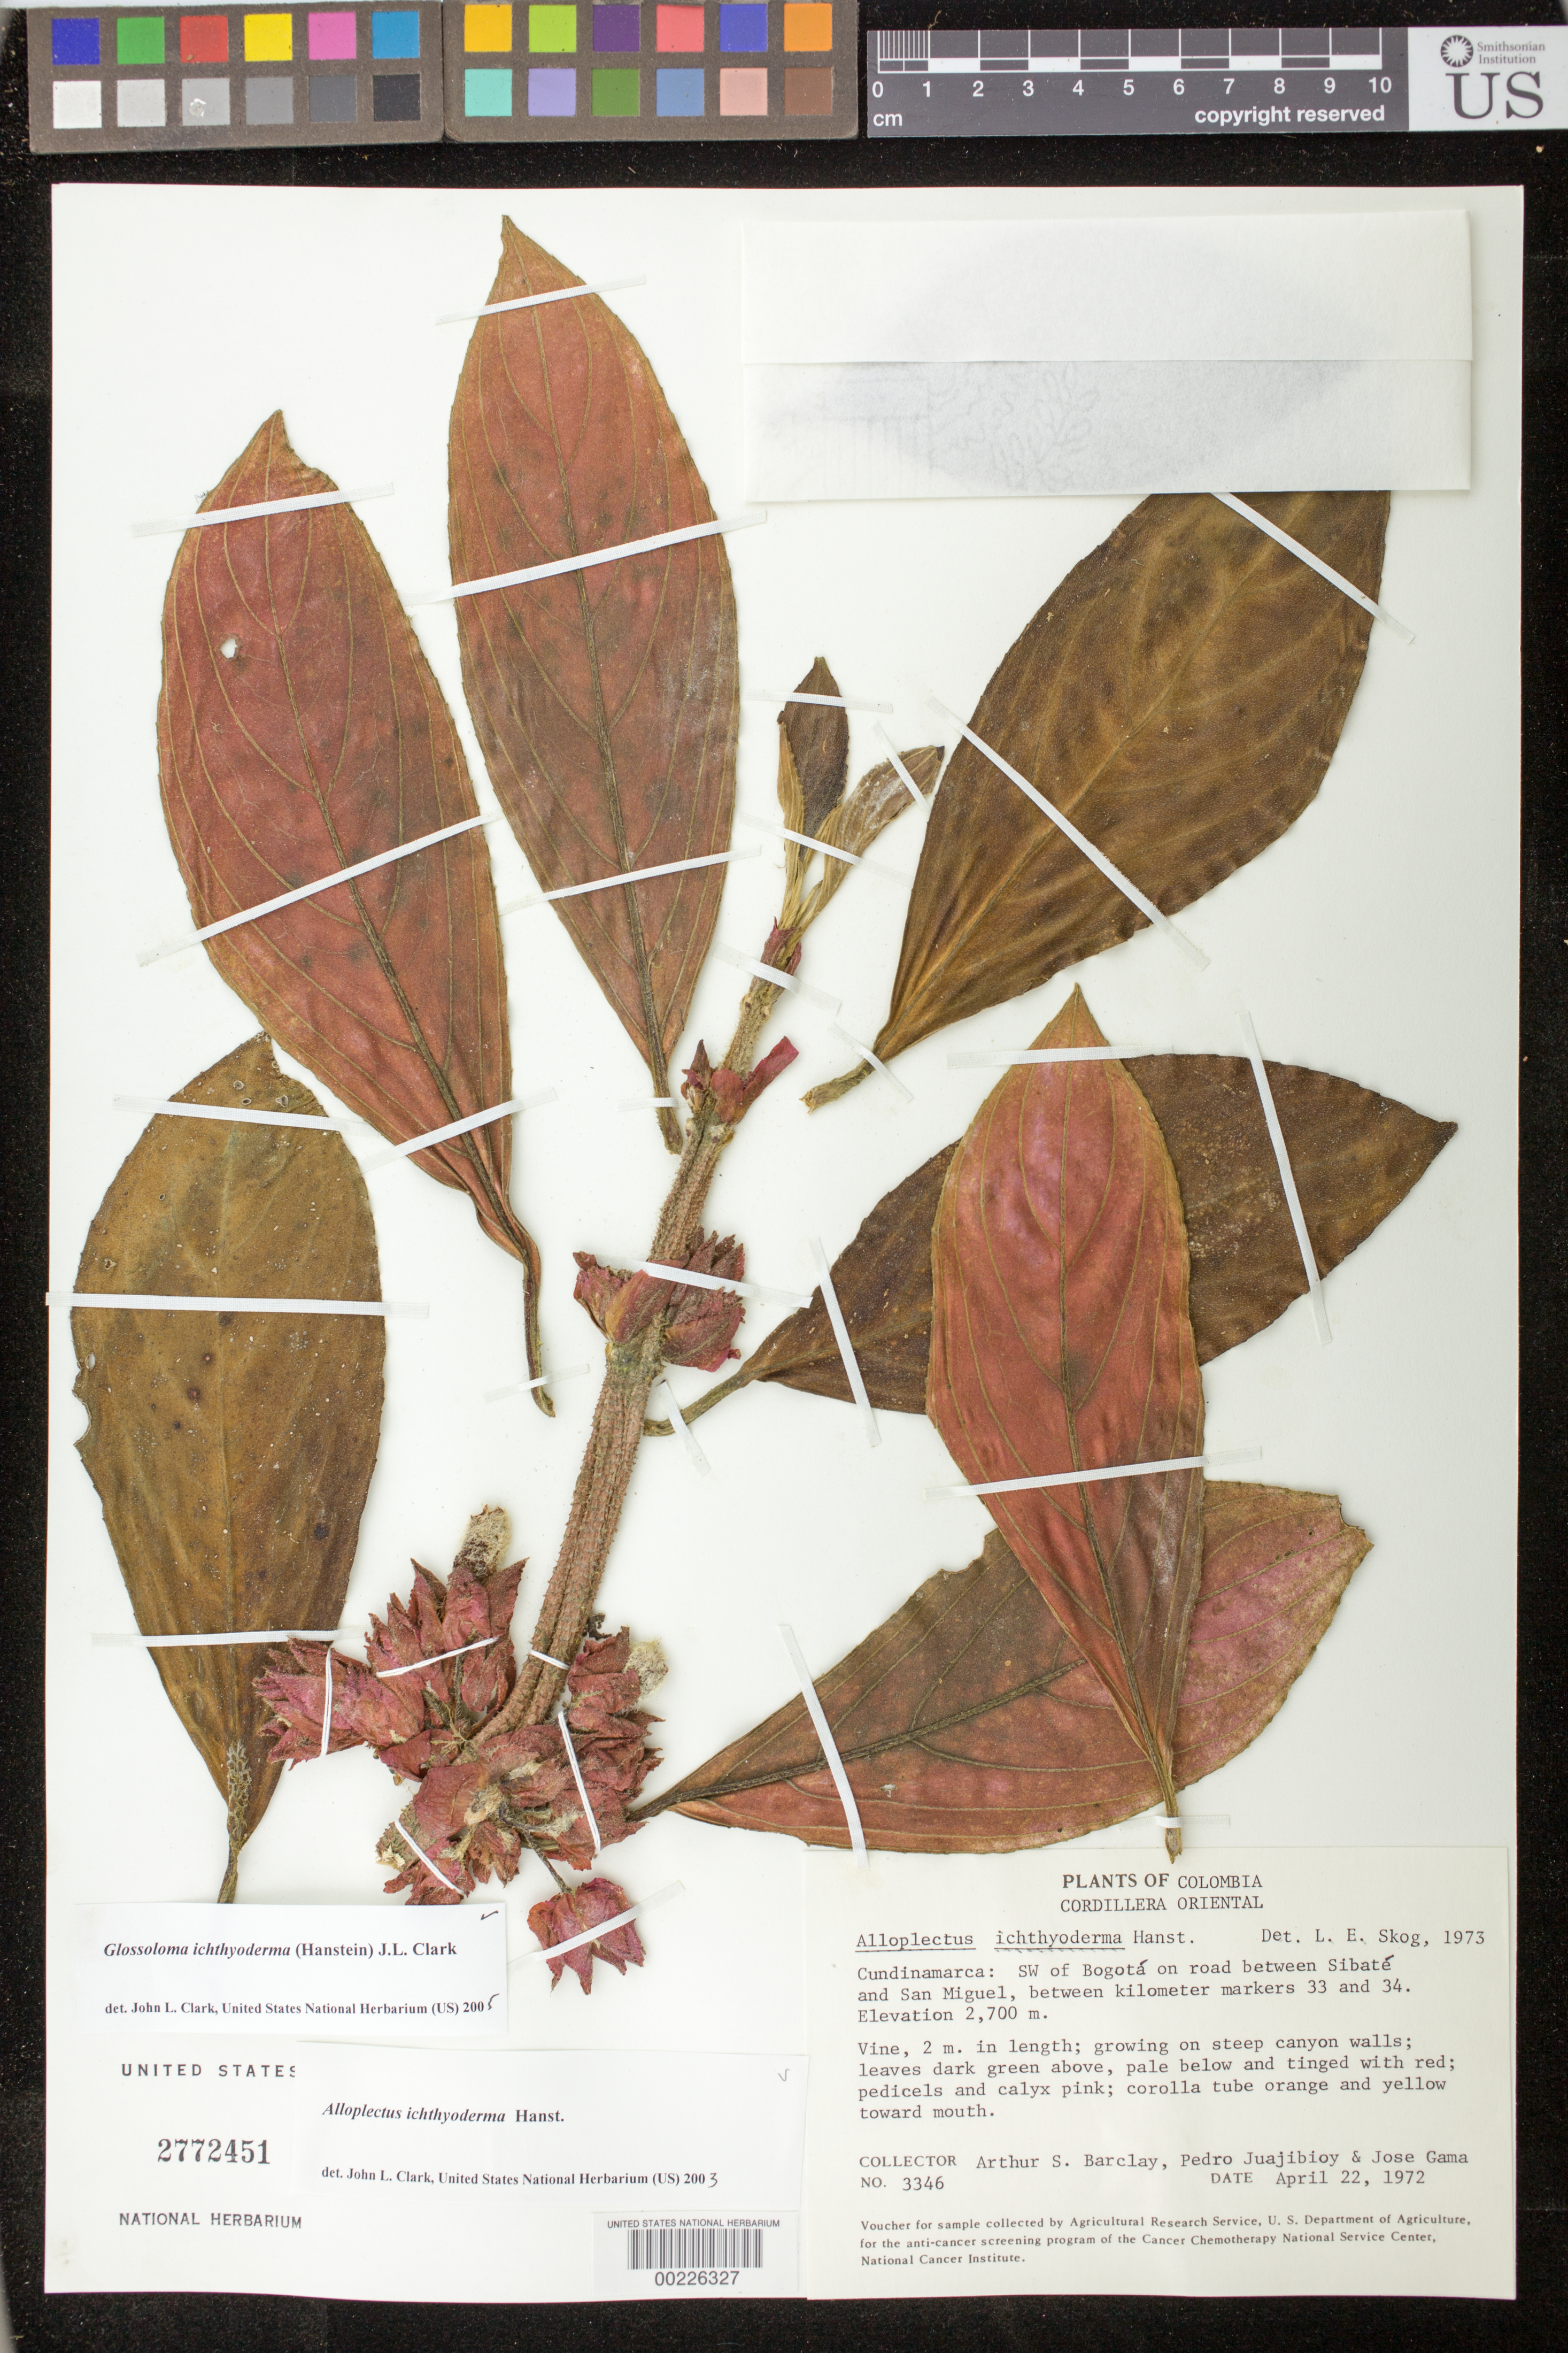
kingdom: Plantae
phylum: Tracheophyta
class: Magnoliopsida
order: Lamiales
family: Gesneriaceae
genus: Glossoloma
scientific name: Glossoloma ichthyoderma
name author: (Hanst.) J.L. Clark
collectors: A. S. Barclay, P. Juajibioy & J. Gama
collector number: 3346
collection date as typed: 22 Apr 1972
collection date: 1972-04-22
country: Colombia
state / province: Cundinamarca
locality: SW of Bogota on road between Sibate and San Miguel, between km markers 33 and 34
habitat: Growing on steep canyon walls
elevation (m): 2700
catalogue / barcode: US 2772451